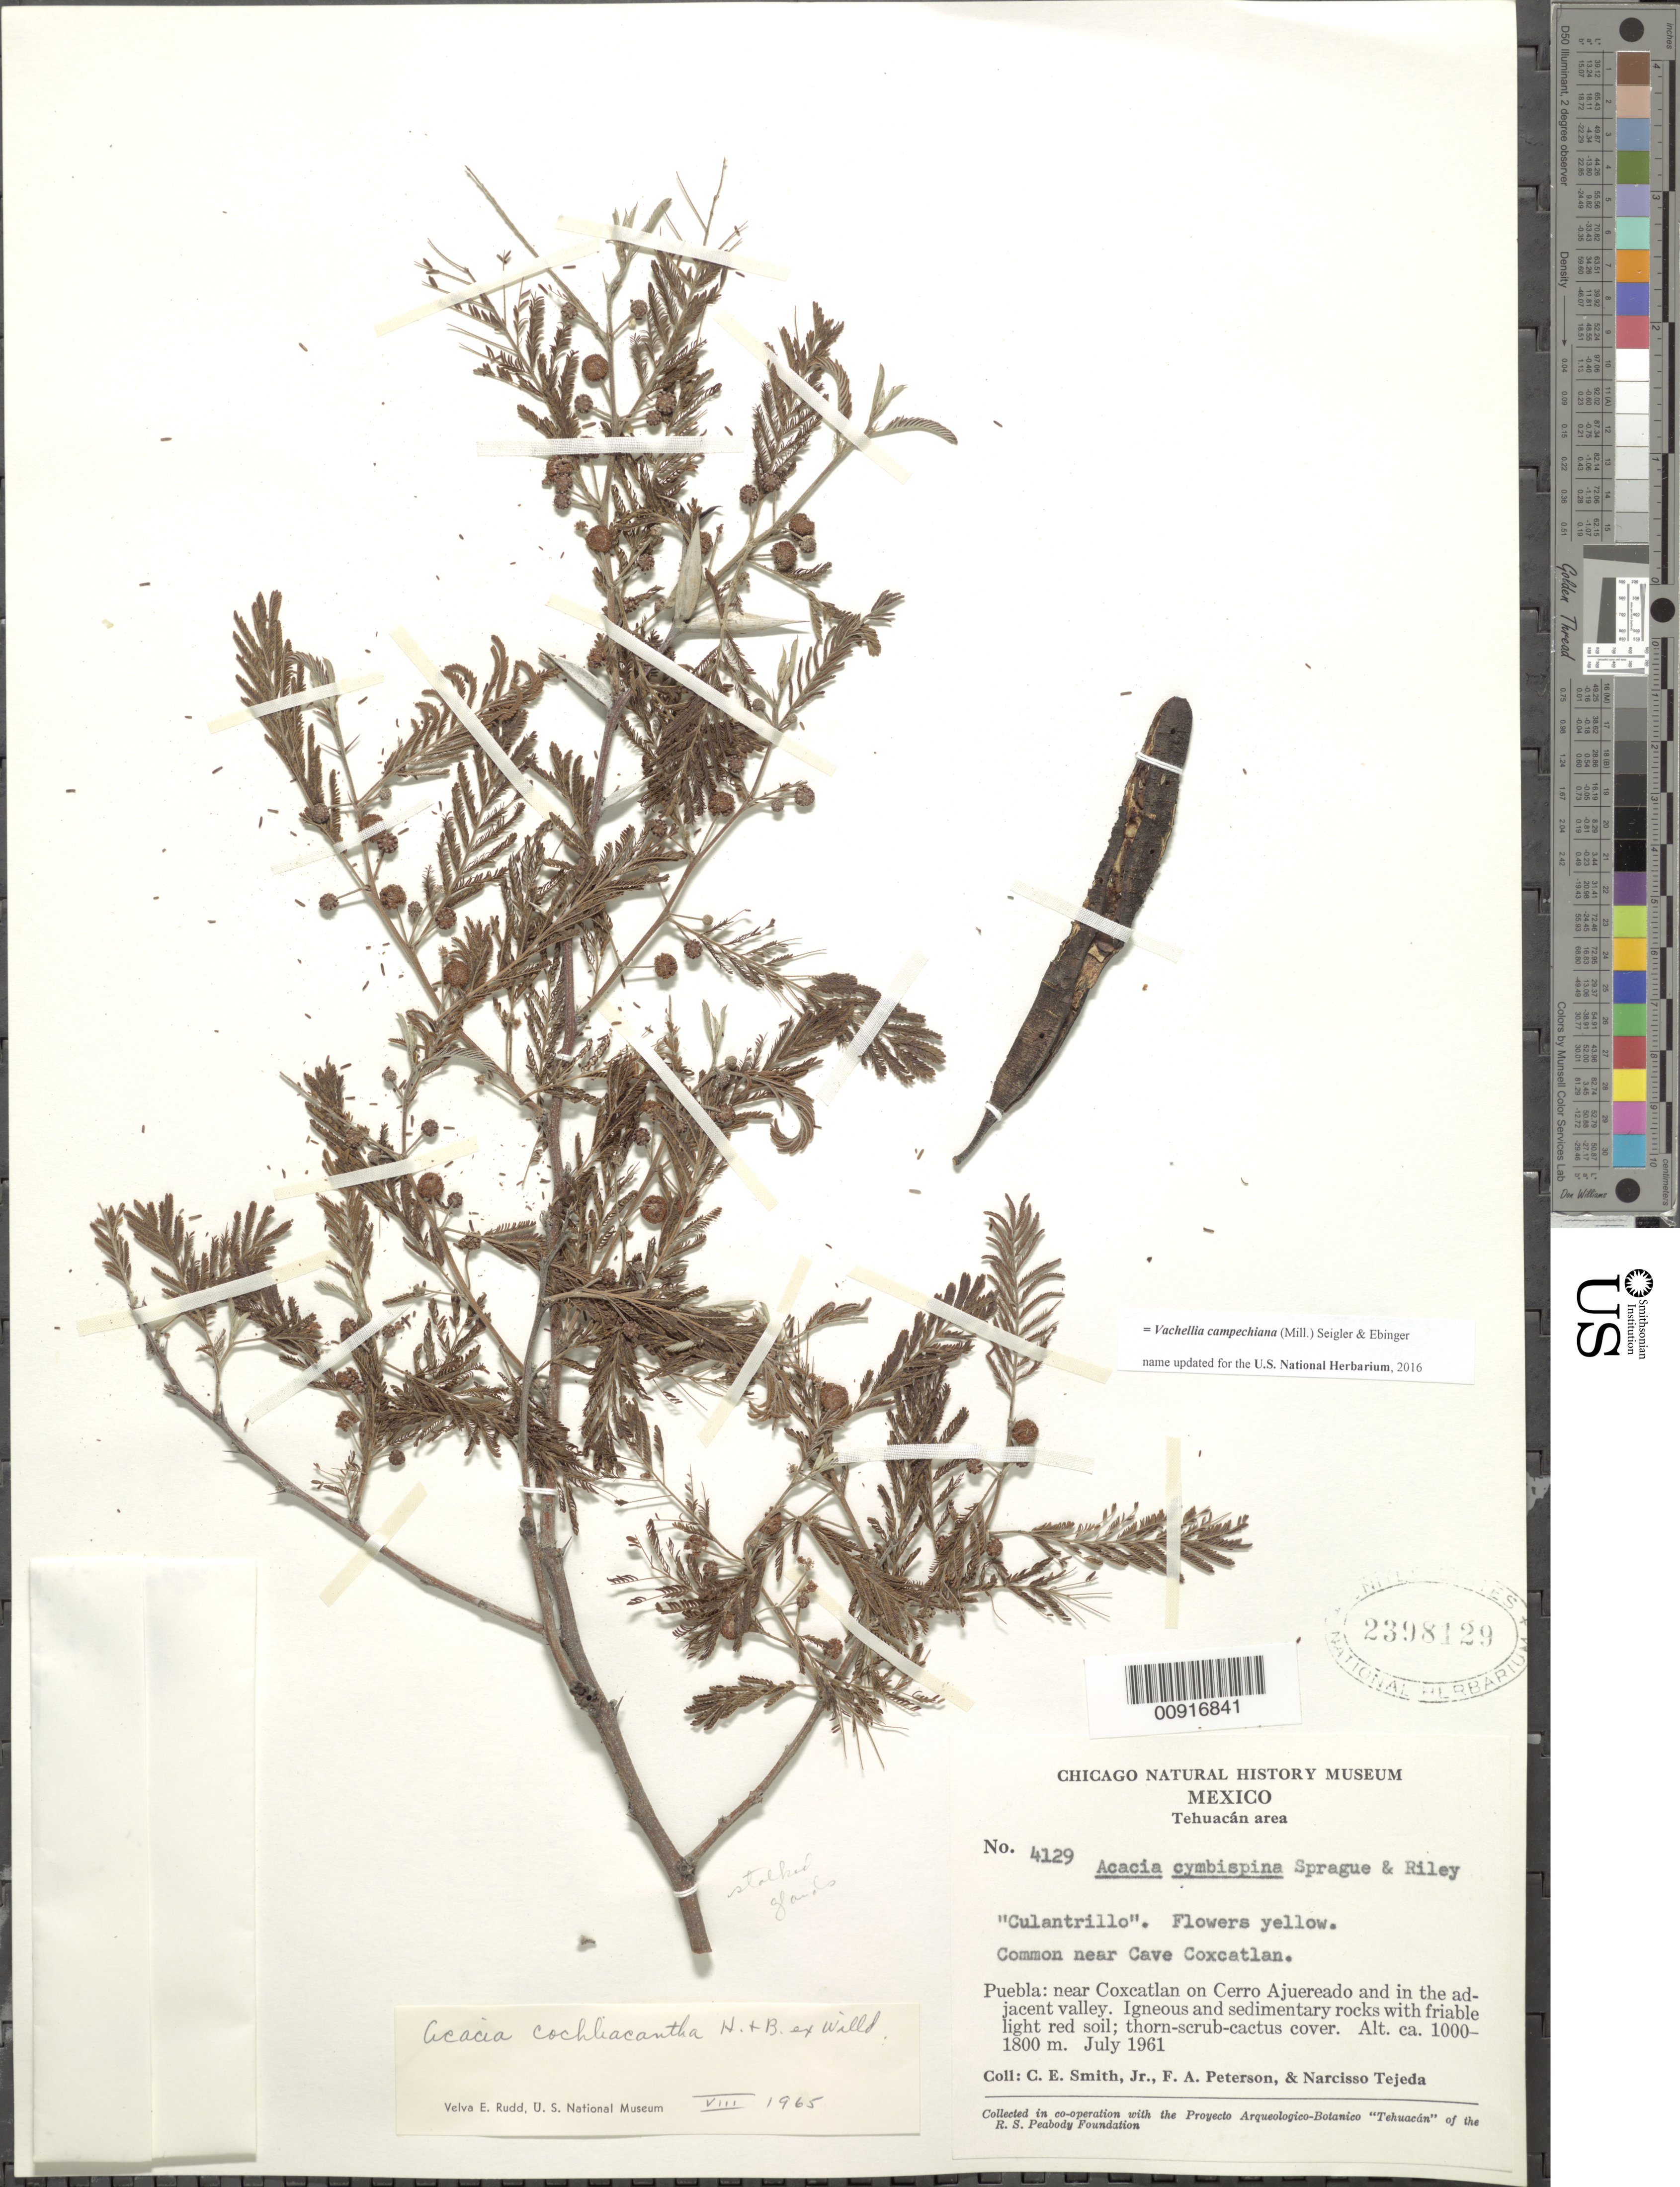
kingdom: Plantae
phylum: Tracheophyta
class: Magnoliopsida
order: Fabales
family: Fabaceae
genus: Vachellia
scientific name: Vachellia campechiana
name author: (Mill.) Seigler & Ebinger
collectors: C. E. Smith Jr., F. A. Peterson & N. Tejeda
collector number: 4129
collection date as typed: Jul 1961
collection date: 1961-07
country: Mexico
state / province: Puebla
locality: Puebla: near Coxcatlan on Cerro Ajuereado and in the adjacent valley.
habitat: Igneous and sedimentary rocks with friable light red soil; thorn-scrub-cactus cover. Common near cave Coxcatlan.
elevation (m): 1800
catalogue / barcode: US 2398129